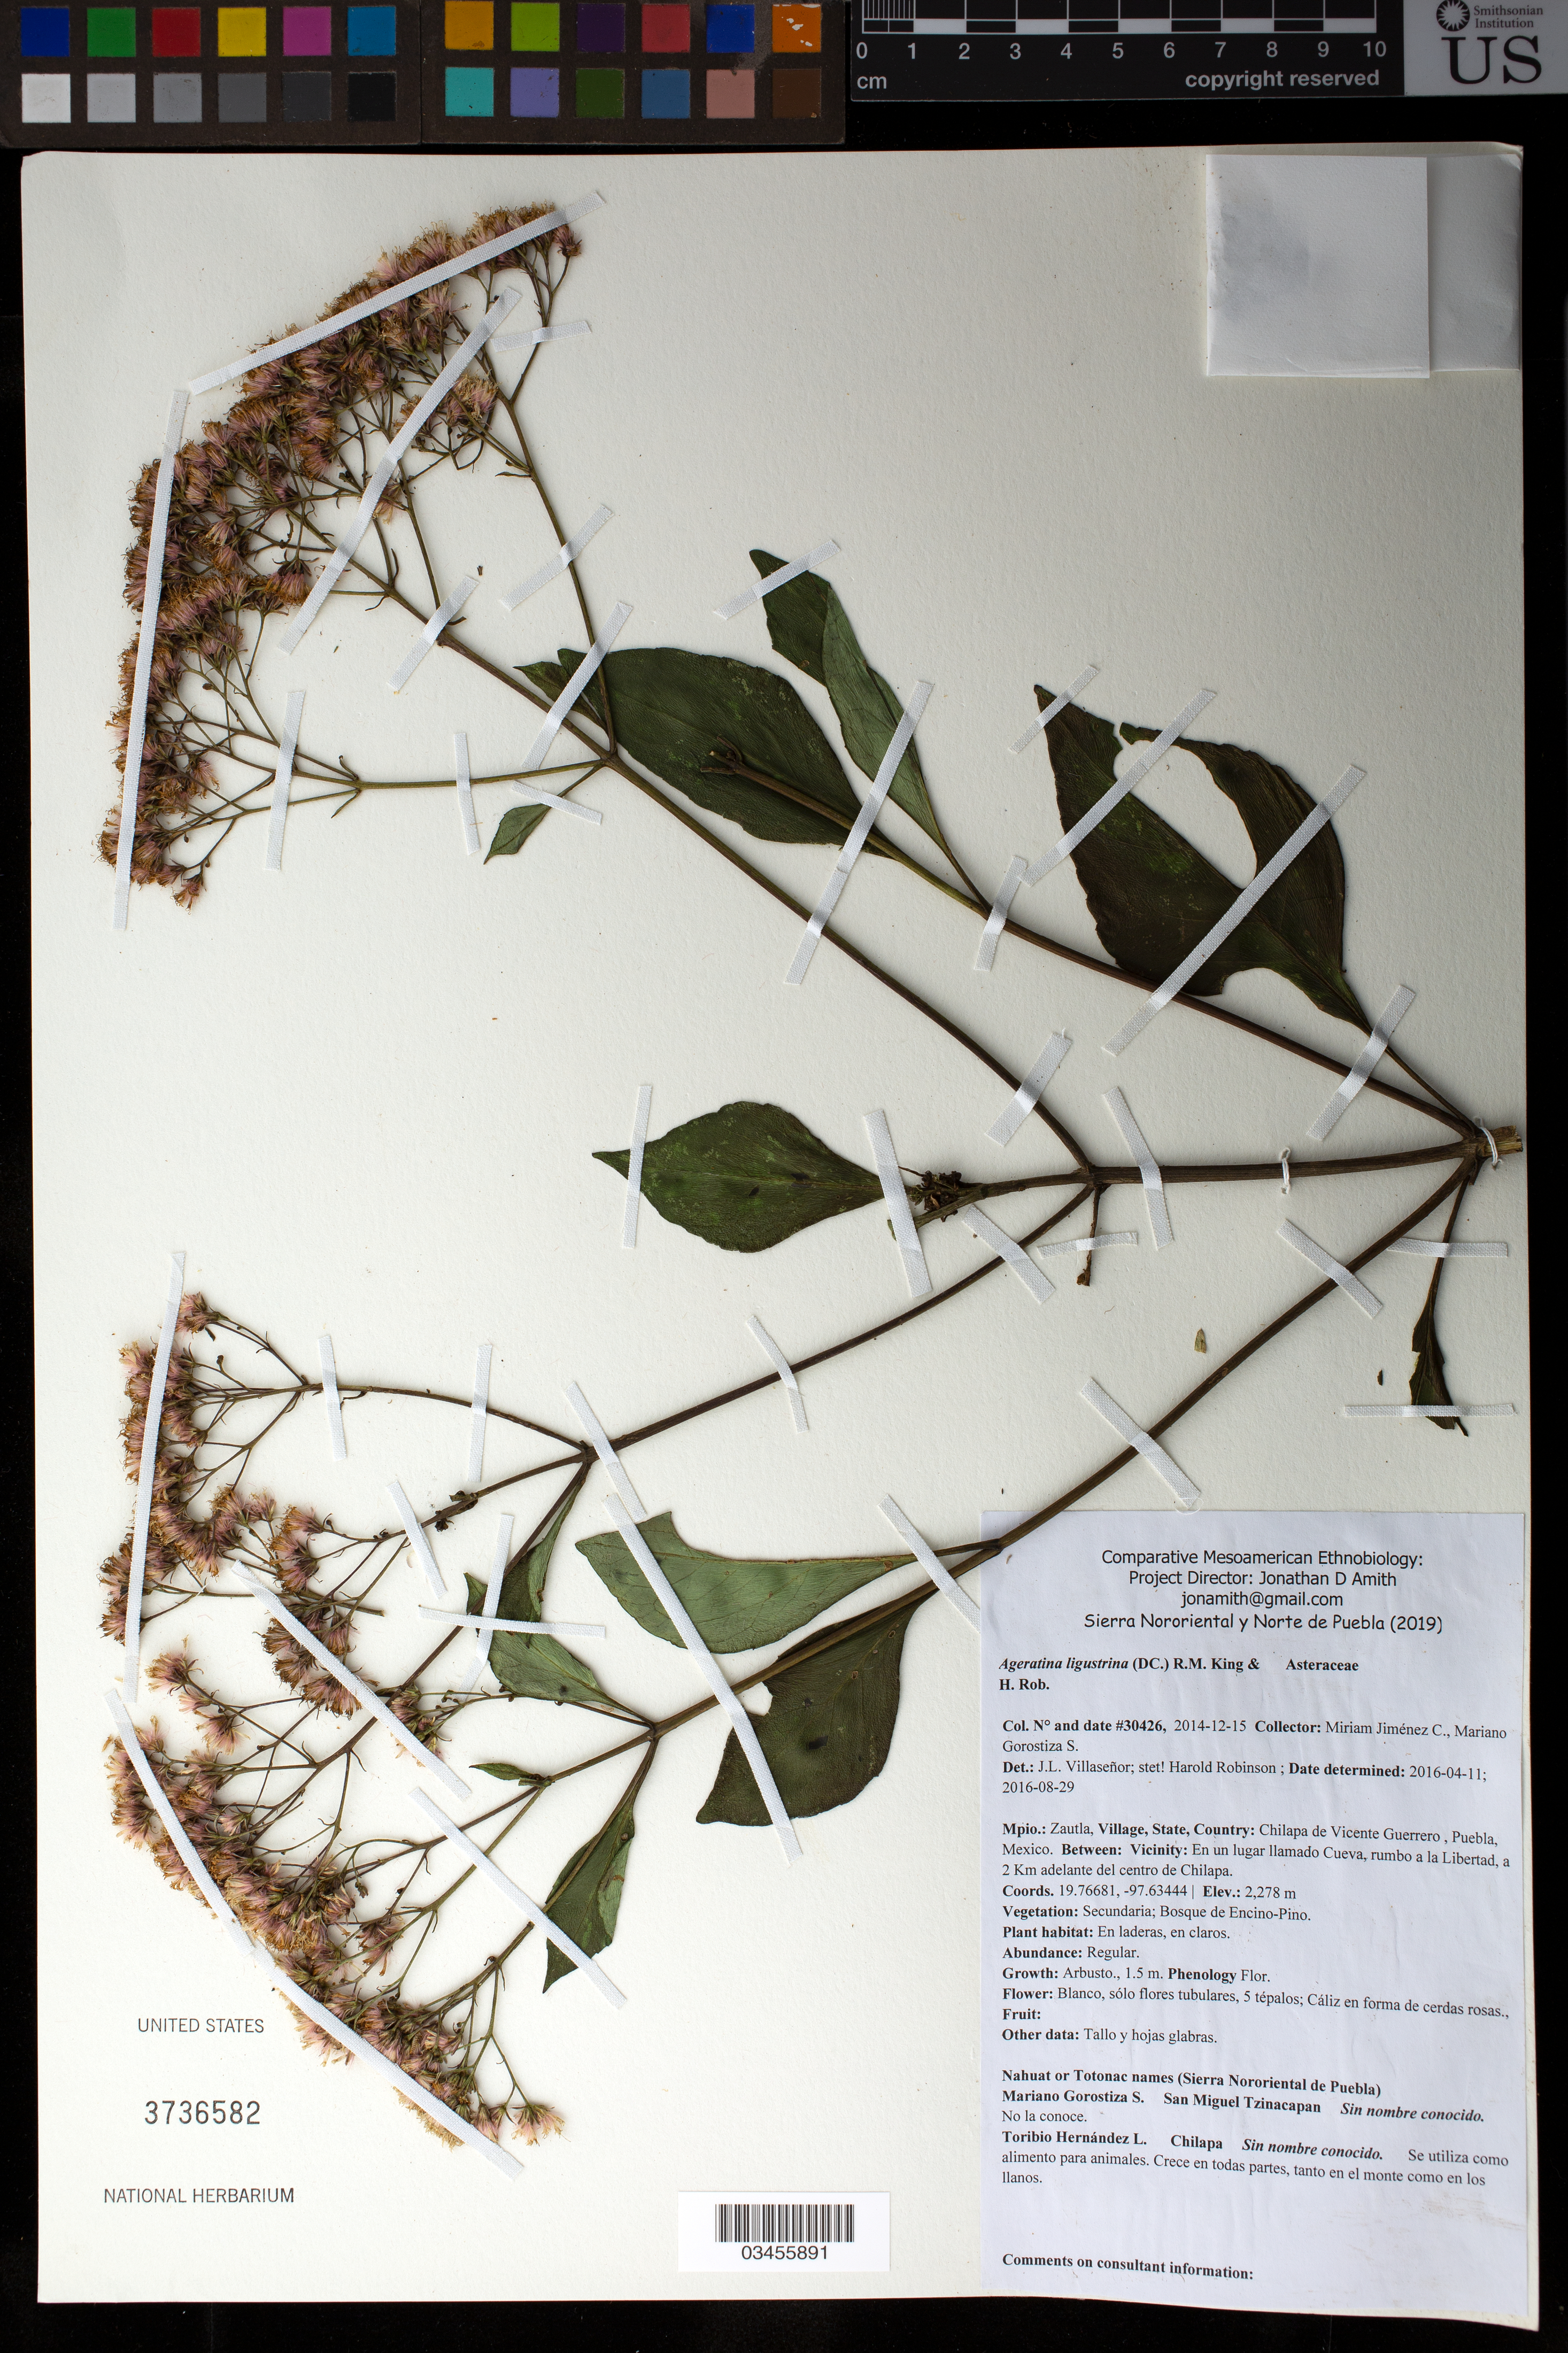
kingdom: Plantae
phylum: Tracheophyta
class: Magnoliopsida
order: Asterales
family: Asteraceae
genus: Ageratina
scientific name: Ageratina ligustrina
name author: (DC.) R.M. King & H. Rob.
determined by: Robinson, Harold E., (US)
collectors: M. Jiménez Chimil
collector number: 30426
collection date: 2014-12-15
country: México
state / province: Puebla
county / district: Zautla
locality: PUEBLO: Chilapa de Vicente Guerrero; LOCALIDAD EXACTA: En un lugar llamado Cueva, rumbo a la Libertad, a 2 Km adelante del centro de Chilapa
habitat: Bosque de encino-pino; en laderas, en claros.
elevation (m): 2278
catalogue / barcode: US 3736582